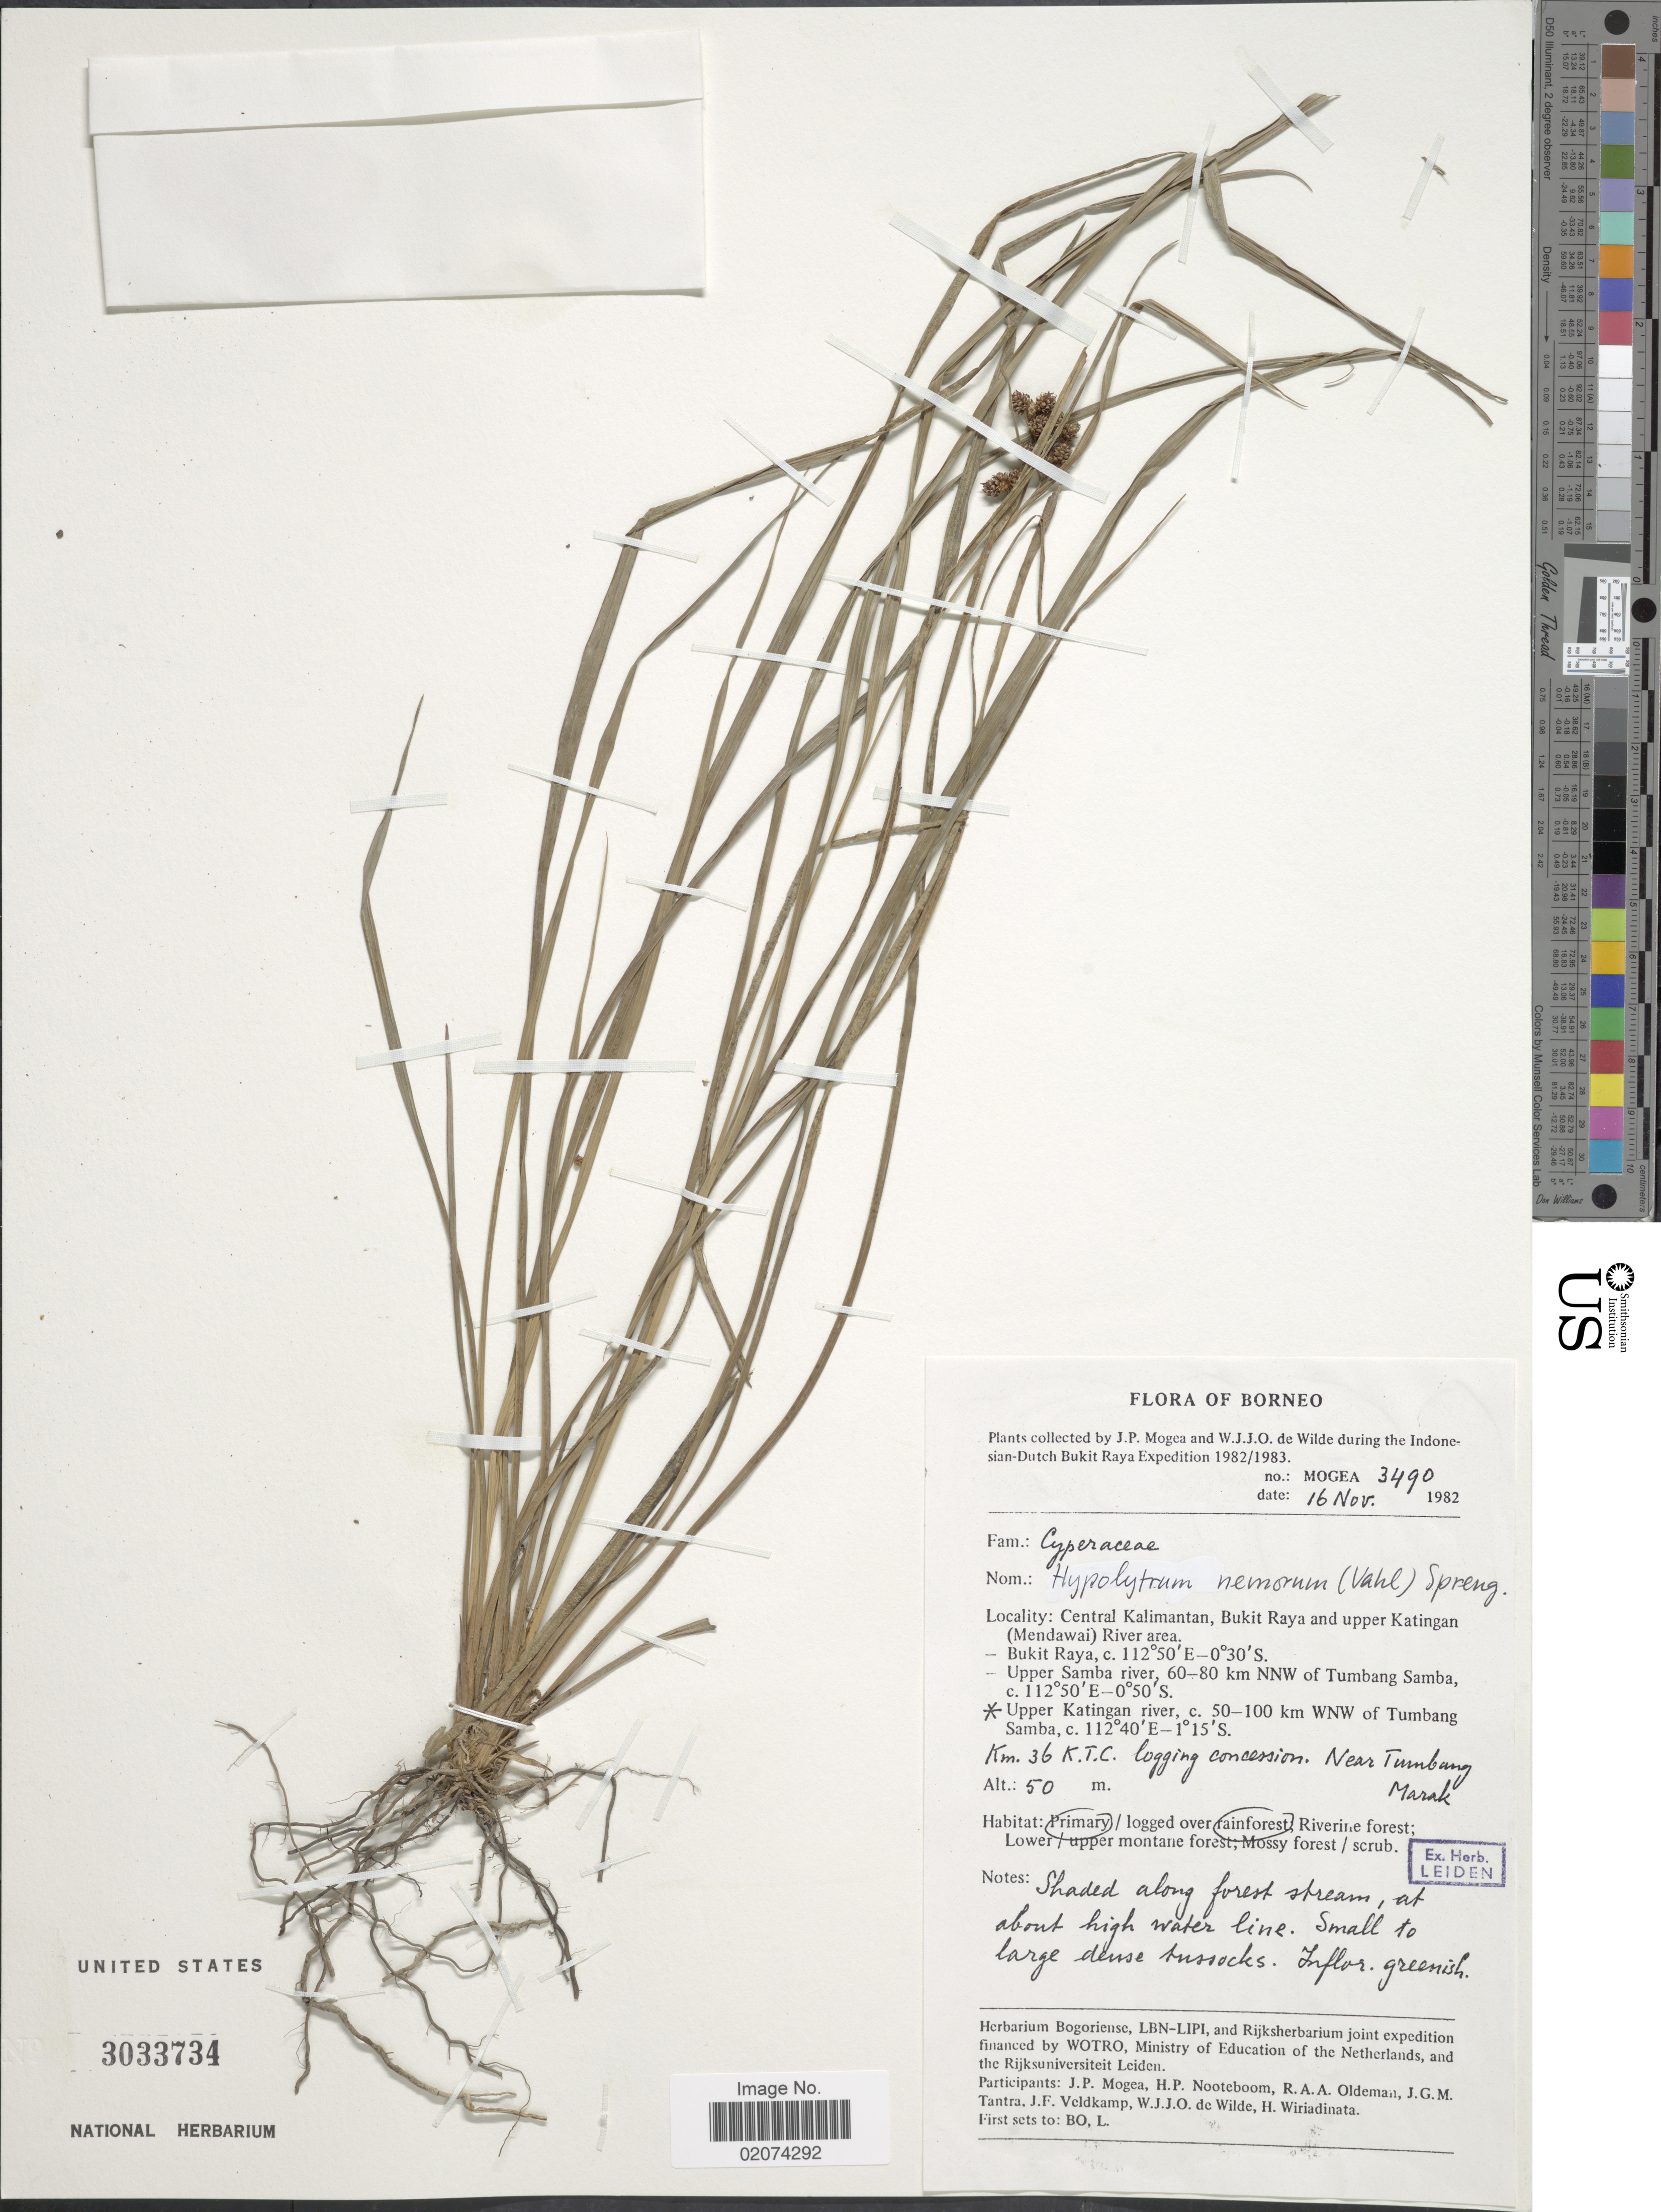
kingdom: Plantae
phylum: Tracheophyta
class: Liliopsida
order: Poales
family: Cyperaceae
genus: Hypolytrum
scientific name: Hypolytrum nemorum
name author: (Vahl) Spreng.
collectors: J. Mogea & W. J. de Wilde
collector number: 3490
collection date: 1982-11-16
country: Indonesia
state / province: Kalimantan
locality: Borneo, Central Kalimantan, Bukit Raya and Upper Katingan (Mendawai) River area. Upper Smba River, 60- 80 km NNW of Tumbang Samba. Km 36 K.T.C. logging concession, near Tumbang Marak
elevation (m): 50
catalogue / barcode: US 3033734